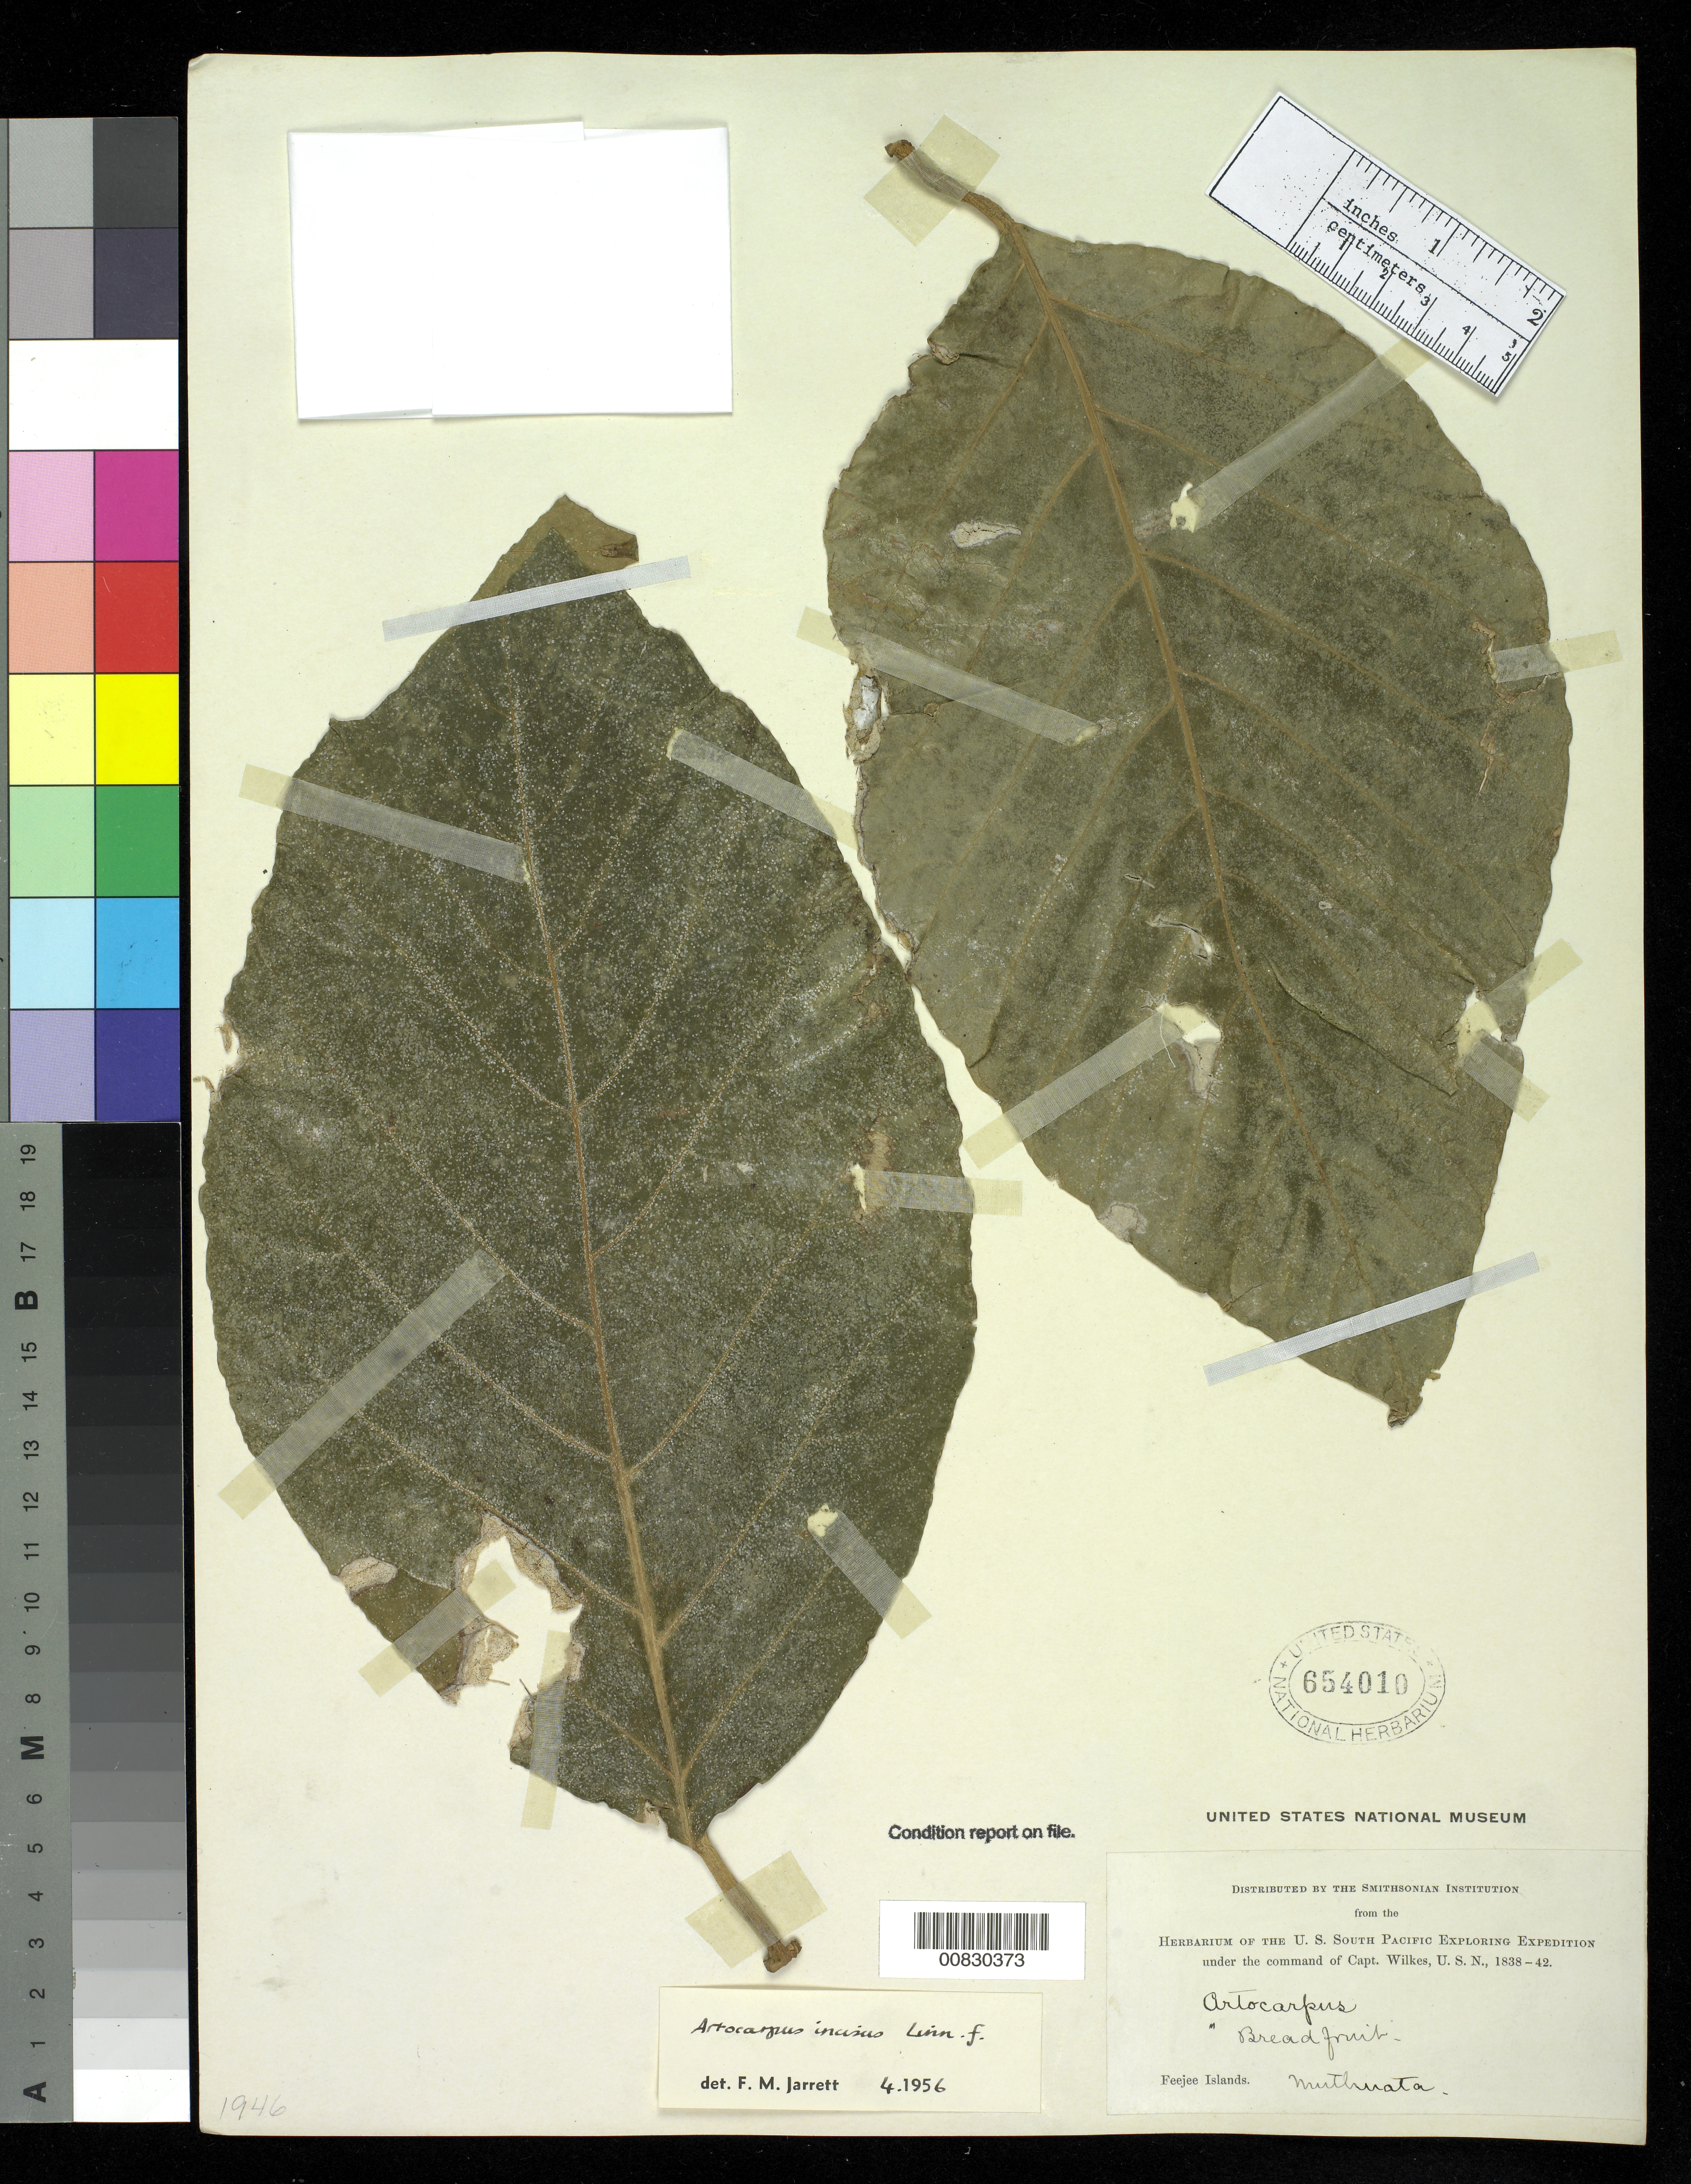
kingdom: Plantae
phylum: Tracheophyta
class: Magnoliopsida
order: Rosales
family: Moraceae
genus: Artocarpus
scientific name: Artocarpus altilis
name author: (Parkinson) Fosberg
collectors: Wilkes Explor. Exped.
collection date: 1838/1842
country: Fiji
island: Macuata-i-wai [Mathuata-i-wai]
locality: Muthuata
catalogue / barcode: US 654010